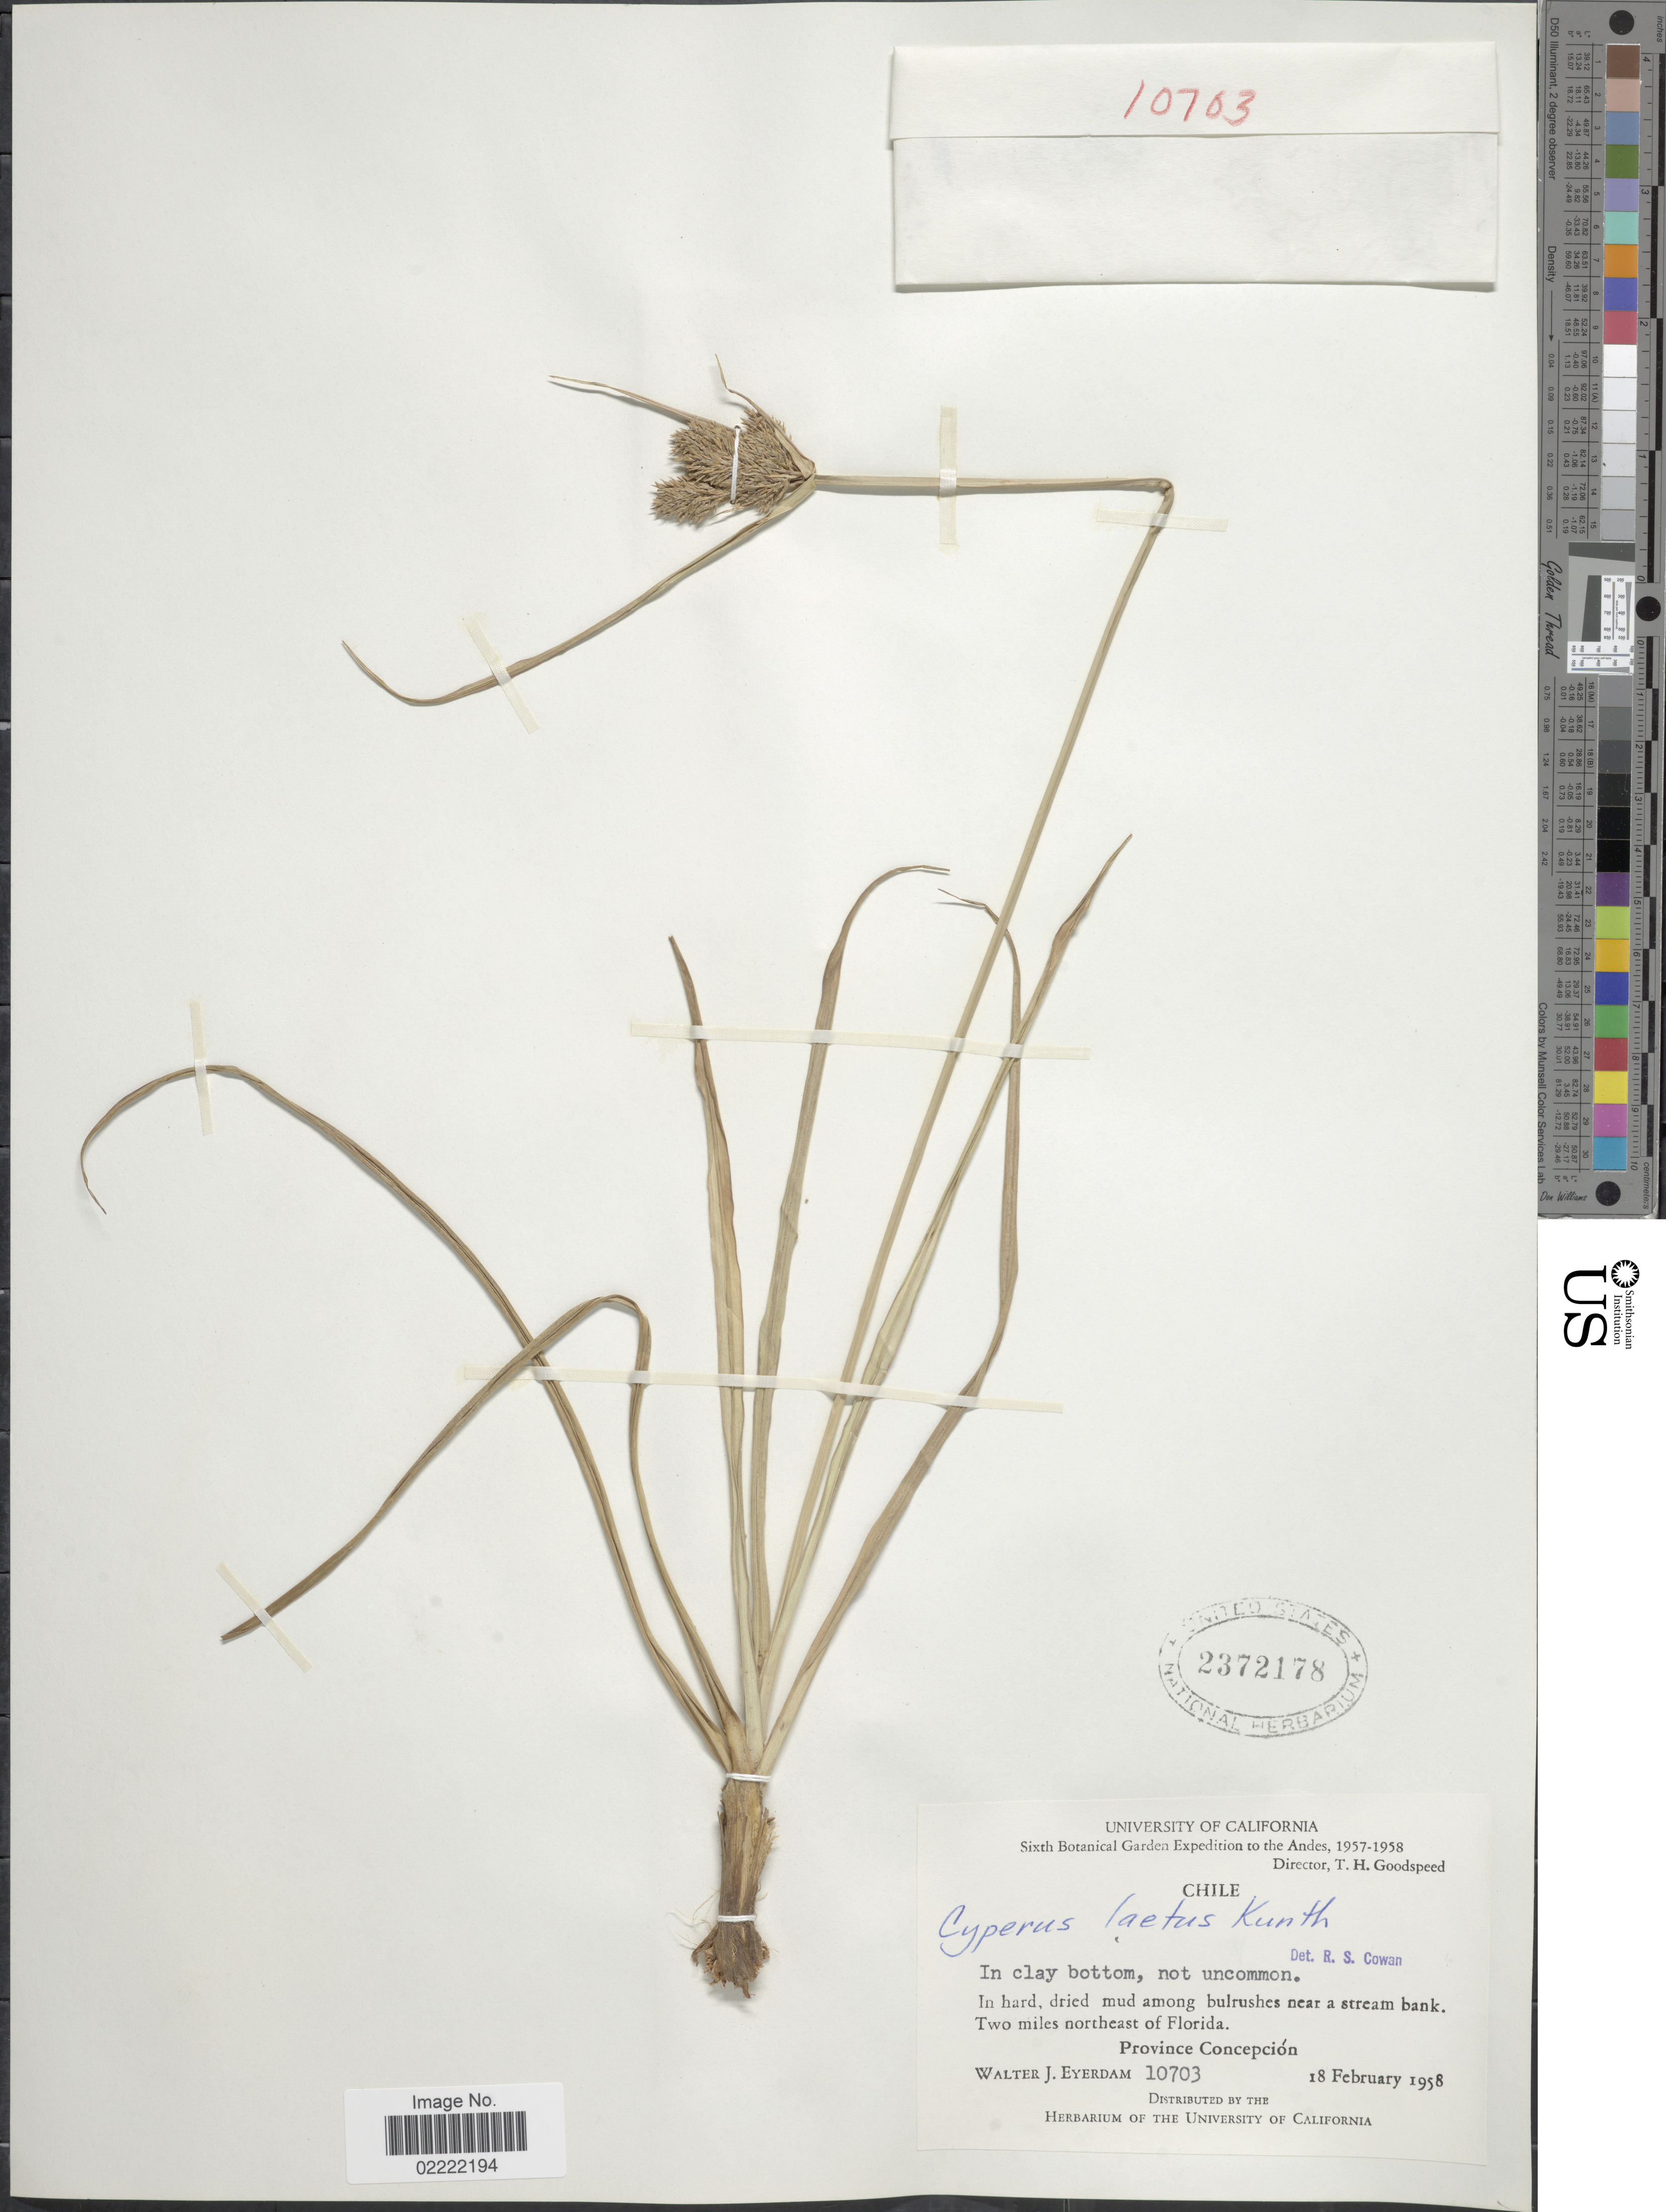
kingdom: Plantae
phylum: Tracheophyta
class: Liliopsida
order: Poales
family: Cyperaceae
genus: Cyperus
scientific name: Cyperus laetus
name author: J. Presl & C. Presl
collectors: W. J. Eyerdam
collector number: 10703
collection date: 1958-02-18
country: Chile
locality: The Andes, In hard, dried mud among bulrushes near a stream bank, Two miles northeast of Florida. Province Concepción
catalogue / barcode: US 2372178